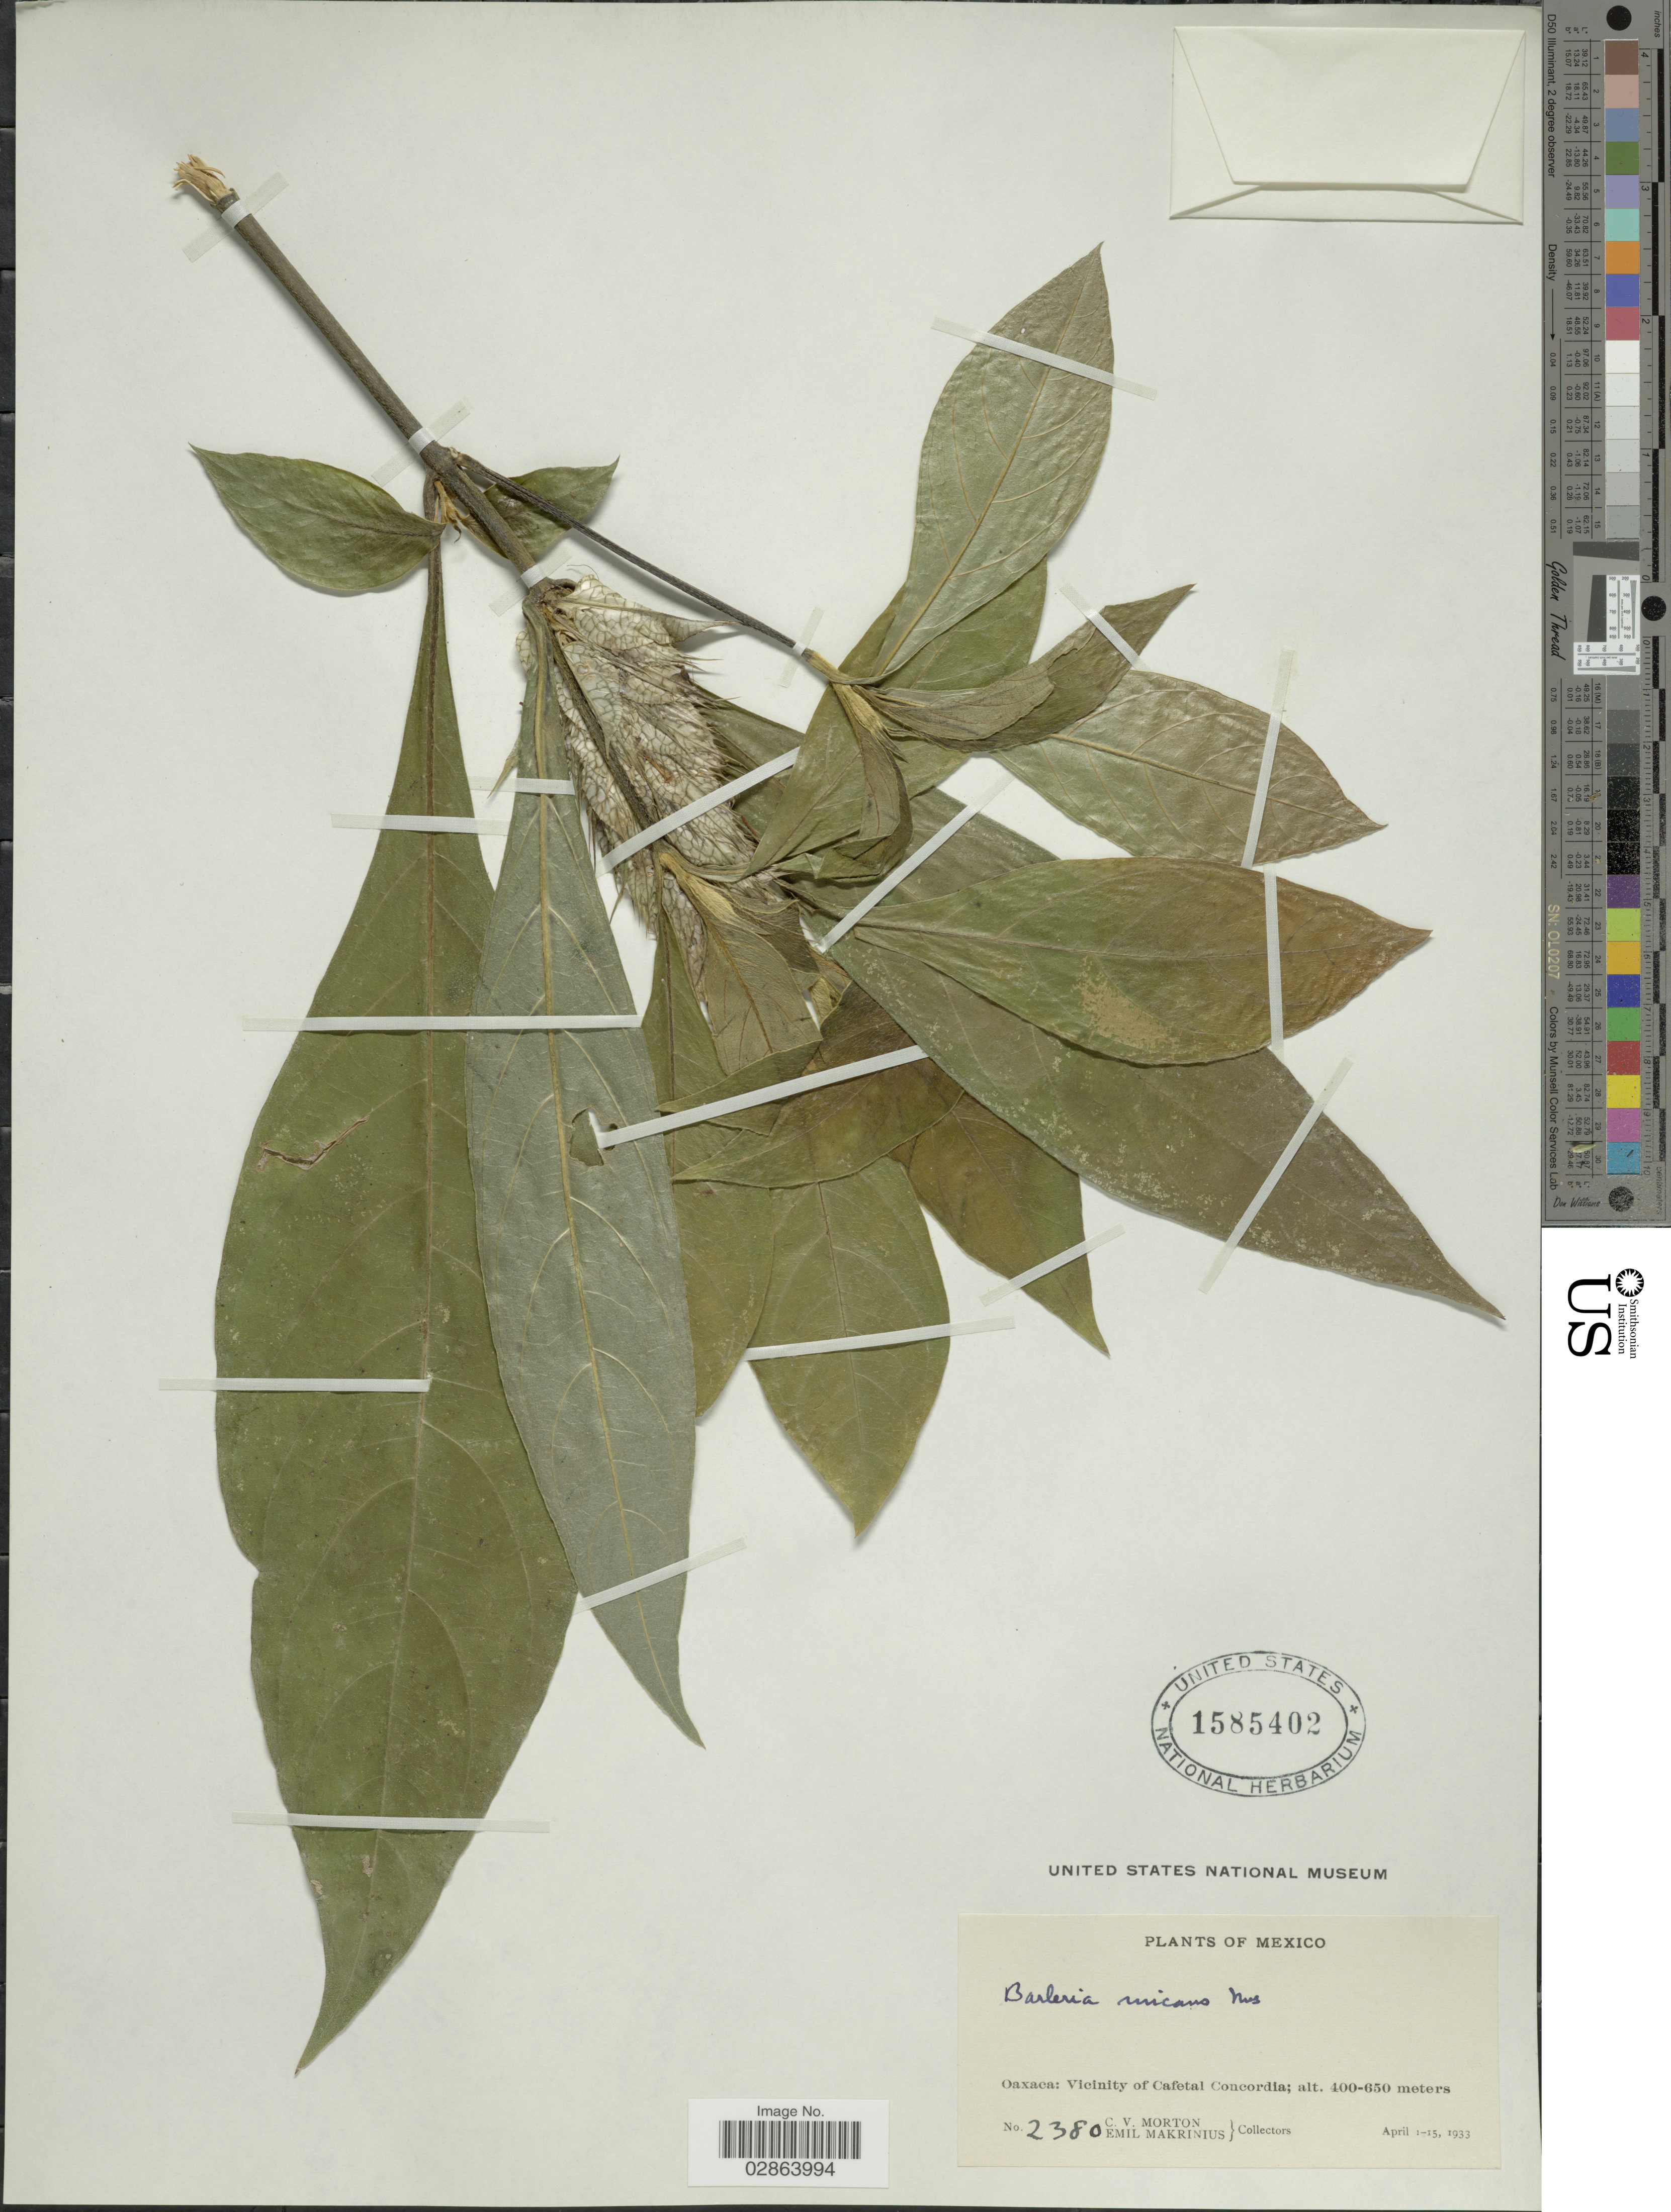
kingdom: Plantae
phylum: Tracheophyta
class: Magnoliopsida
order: Lamiales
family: Acanthaceae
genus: Barleria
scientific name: Barleria oenotheroides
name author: Dum. Cours.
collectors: C. V. Morton & E. Makrinius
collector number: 2380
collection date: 1933-04-01/1933-04-15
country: Mexico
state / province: Oaxaca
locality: Vicinity of Cafetal Concordia.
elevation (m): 400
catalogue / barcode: US 1585402